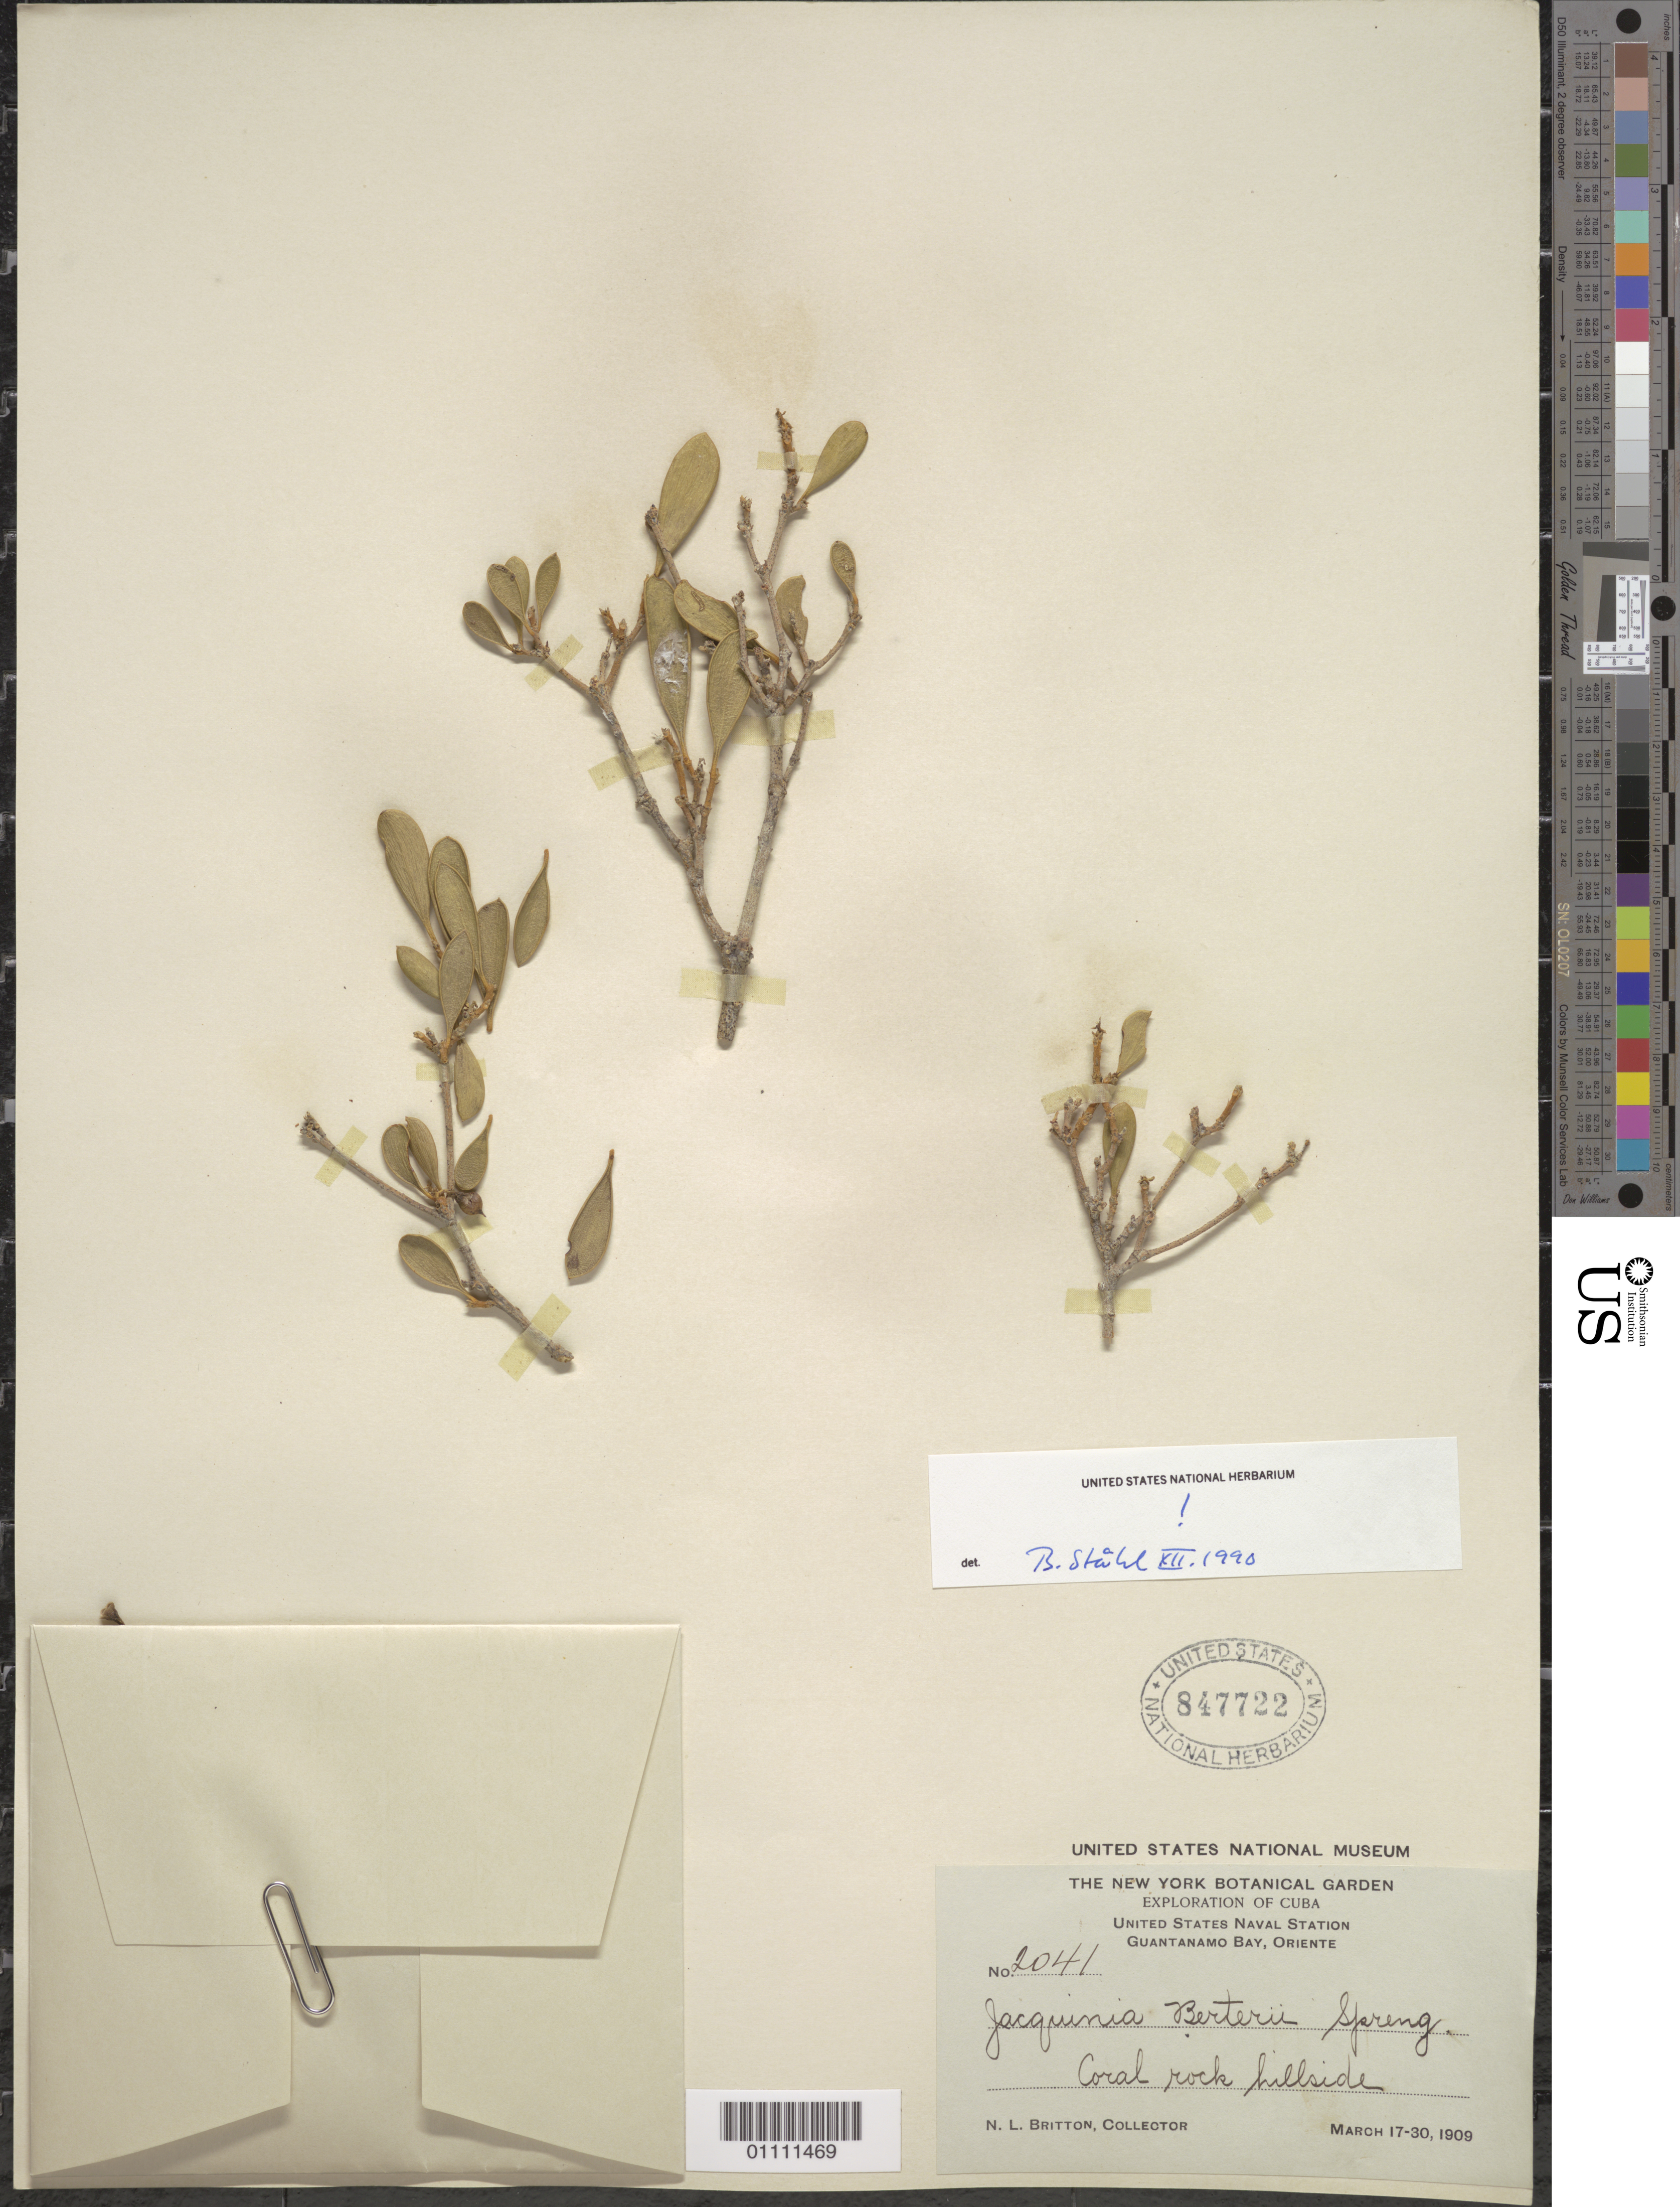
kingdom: Plantae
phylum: Tracheophyta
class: Magnoliopsida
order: Ericales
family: Primulaceae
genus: Jacquinia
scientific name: Jacquinia berteroi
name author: Spreng.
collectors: N. Britton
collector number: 2041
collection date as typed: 17 Mar 1909 to 30 Mar 1909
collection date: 1909-03-17/1909-03-30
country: Cuba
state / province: Guantanamo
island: Cuba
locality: United States Naval Station, Guantánamo Bay, Oriente Coral rock hillside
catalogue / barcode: US 847722